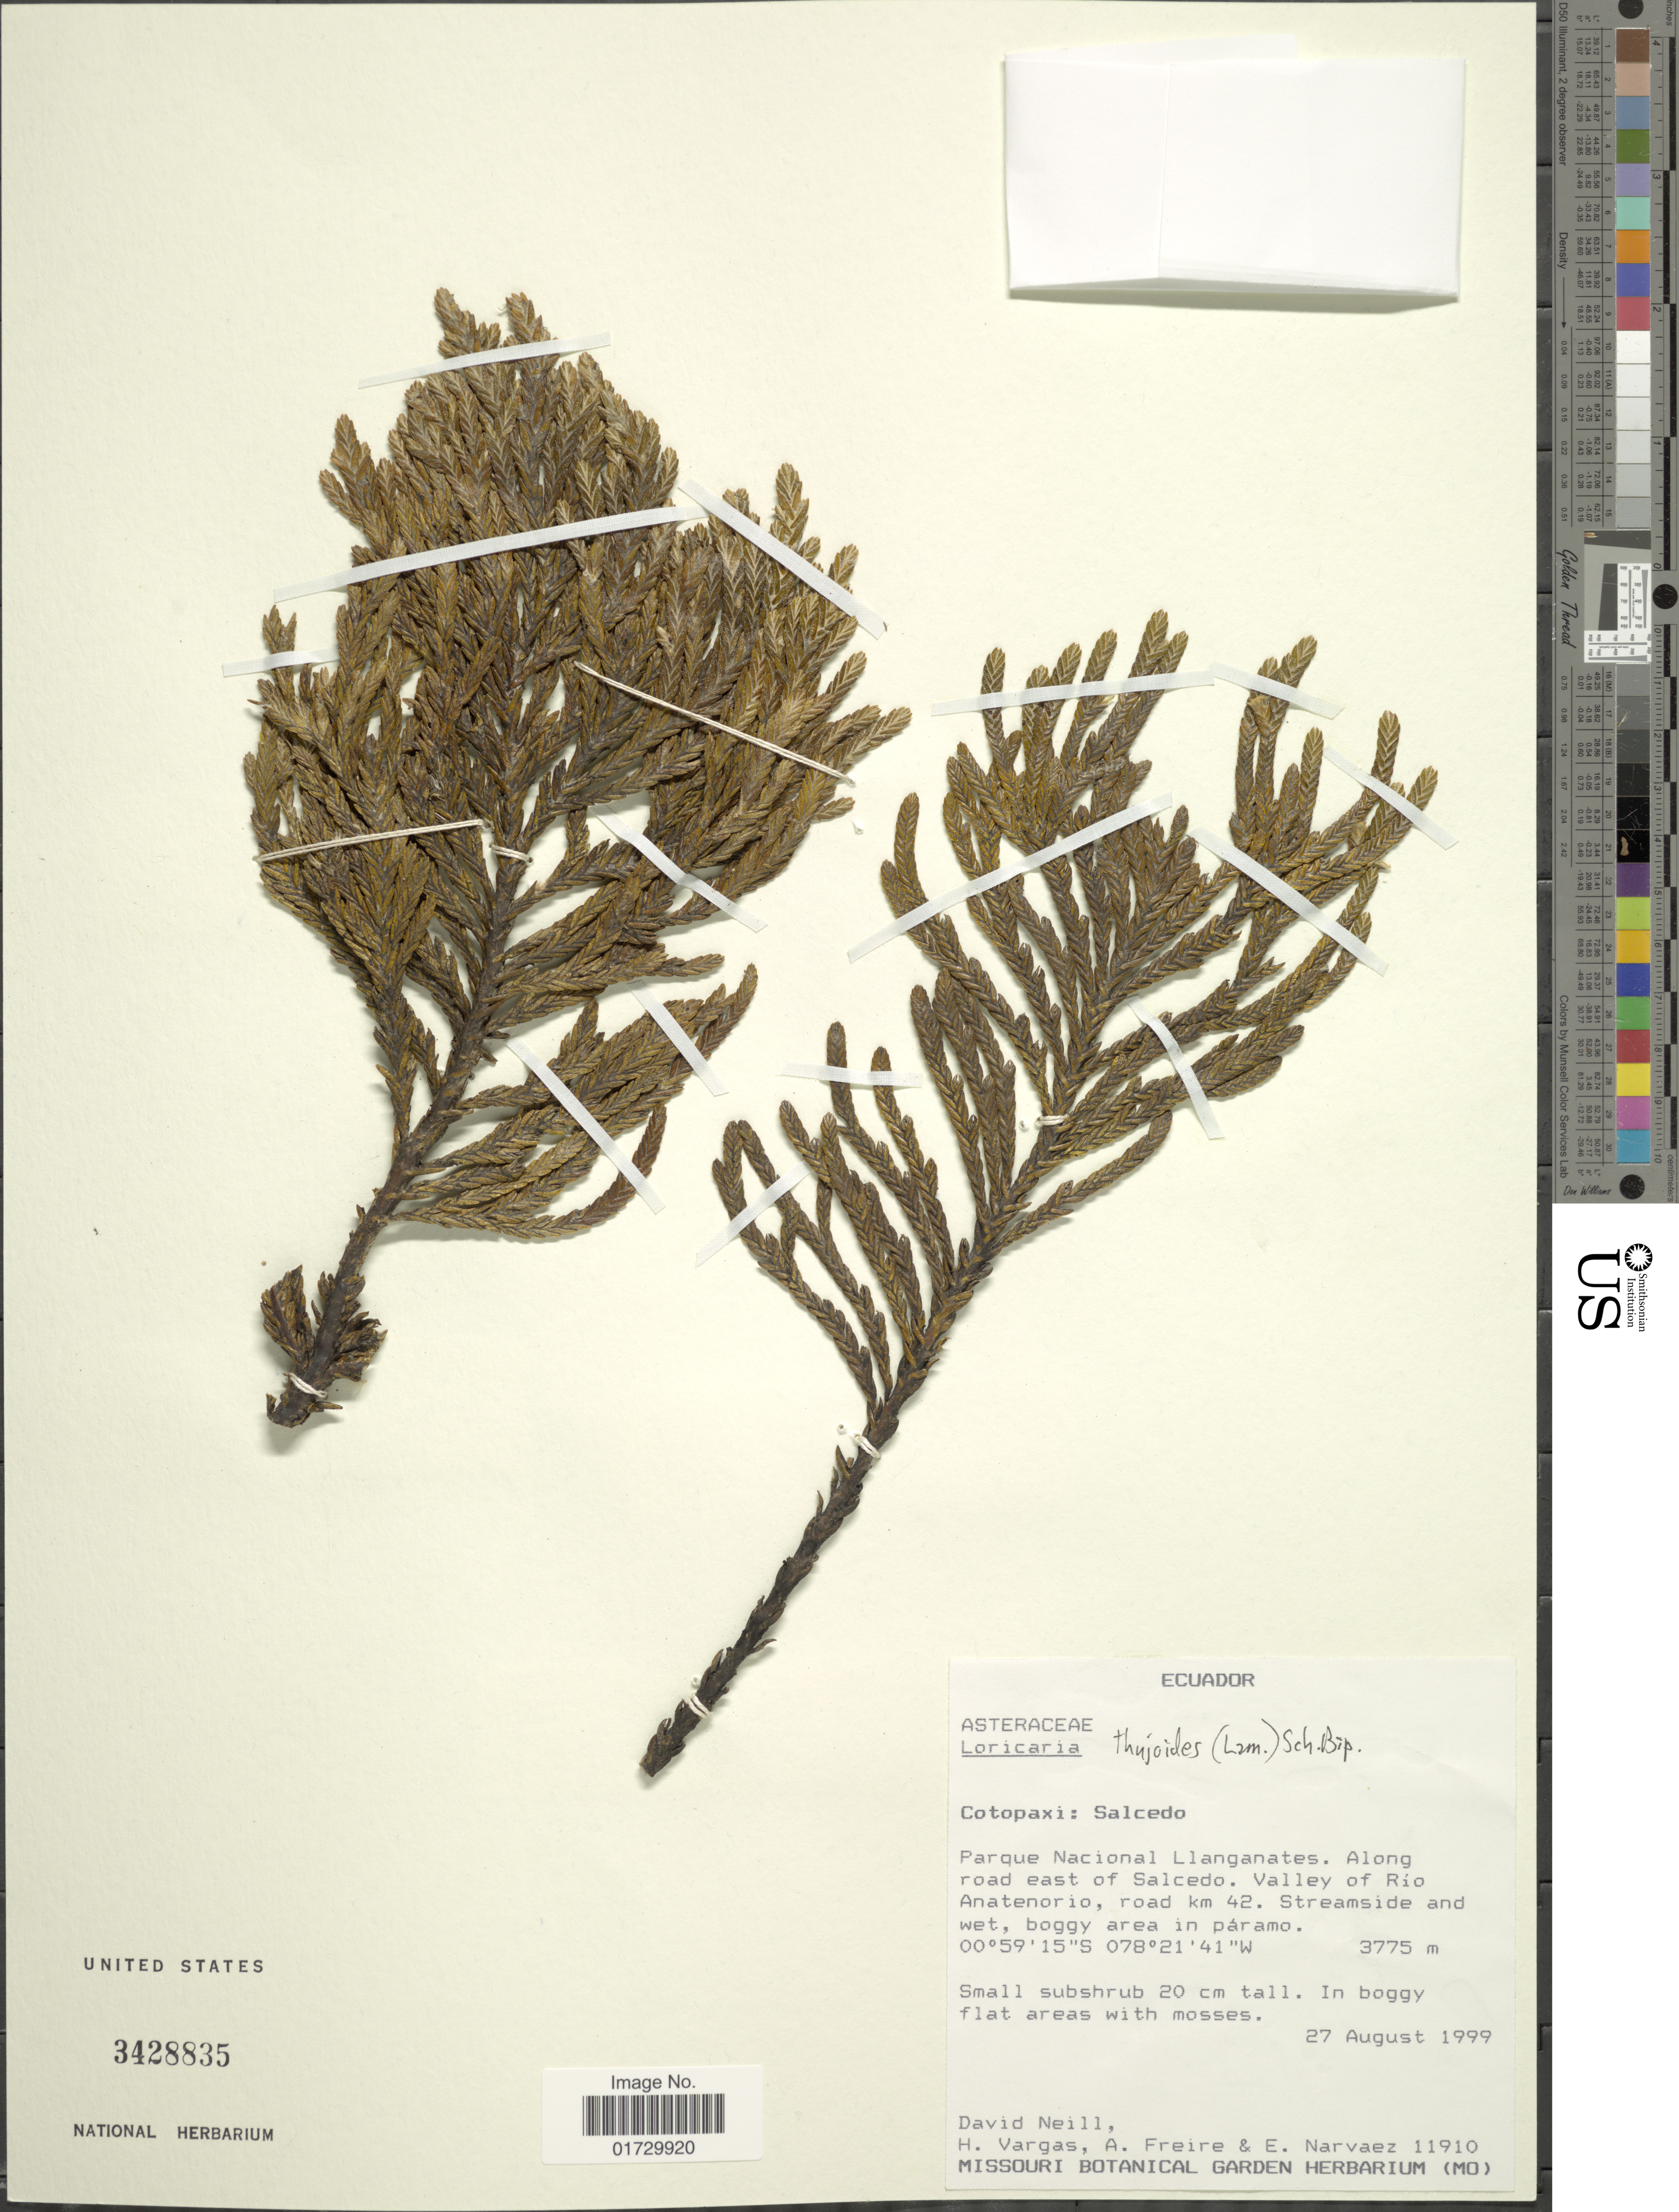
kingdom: Plantae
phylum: Tracheophyta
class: Magnoliopsida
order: Asterales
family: Asteraceae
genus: Loricaria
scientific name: Loricaria thuyoides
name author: (Lam.) Sch. Bip.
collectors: D. A. Neill, H. Vargas, A. Freire & E. Narváez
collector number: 11910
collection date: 1999-08-27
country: Ecuador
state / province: Cotopaxi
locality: Salcedo, Parque Nacional Llanganates. Along road east of Salcedo. Valley of Rio Anatenorio, road km. 42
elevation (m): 3775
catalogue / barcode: US 3428835